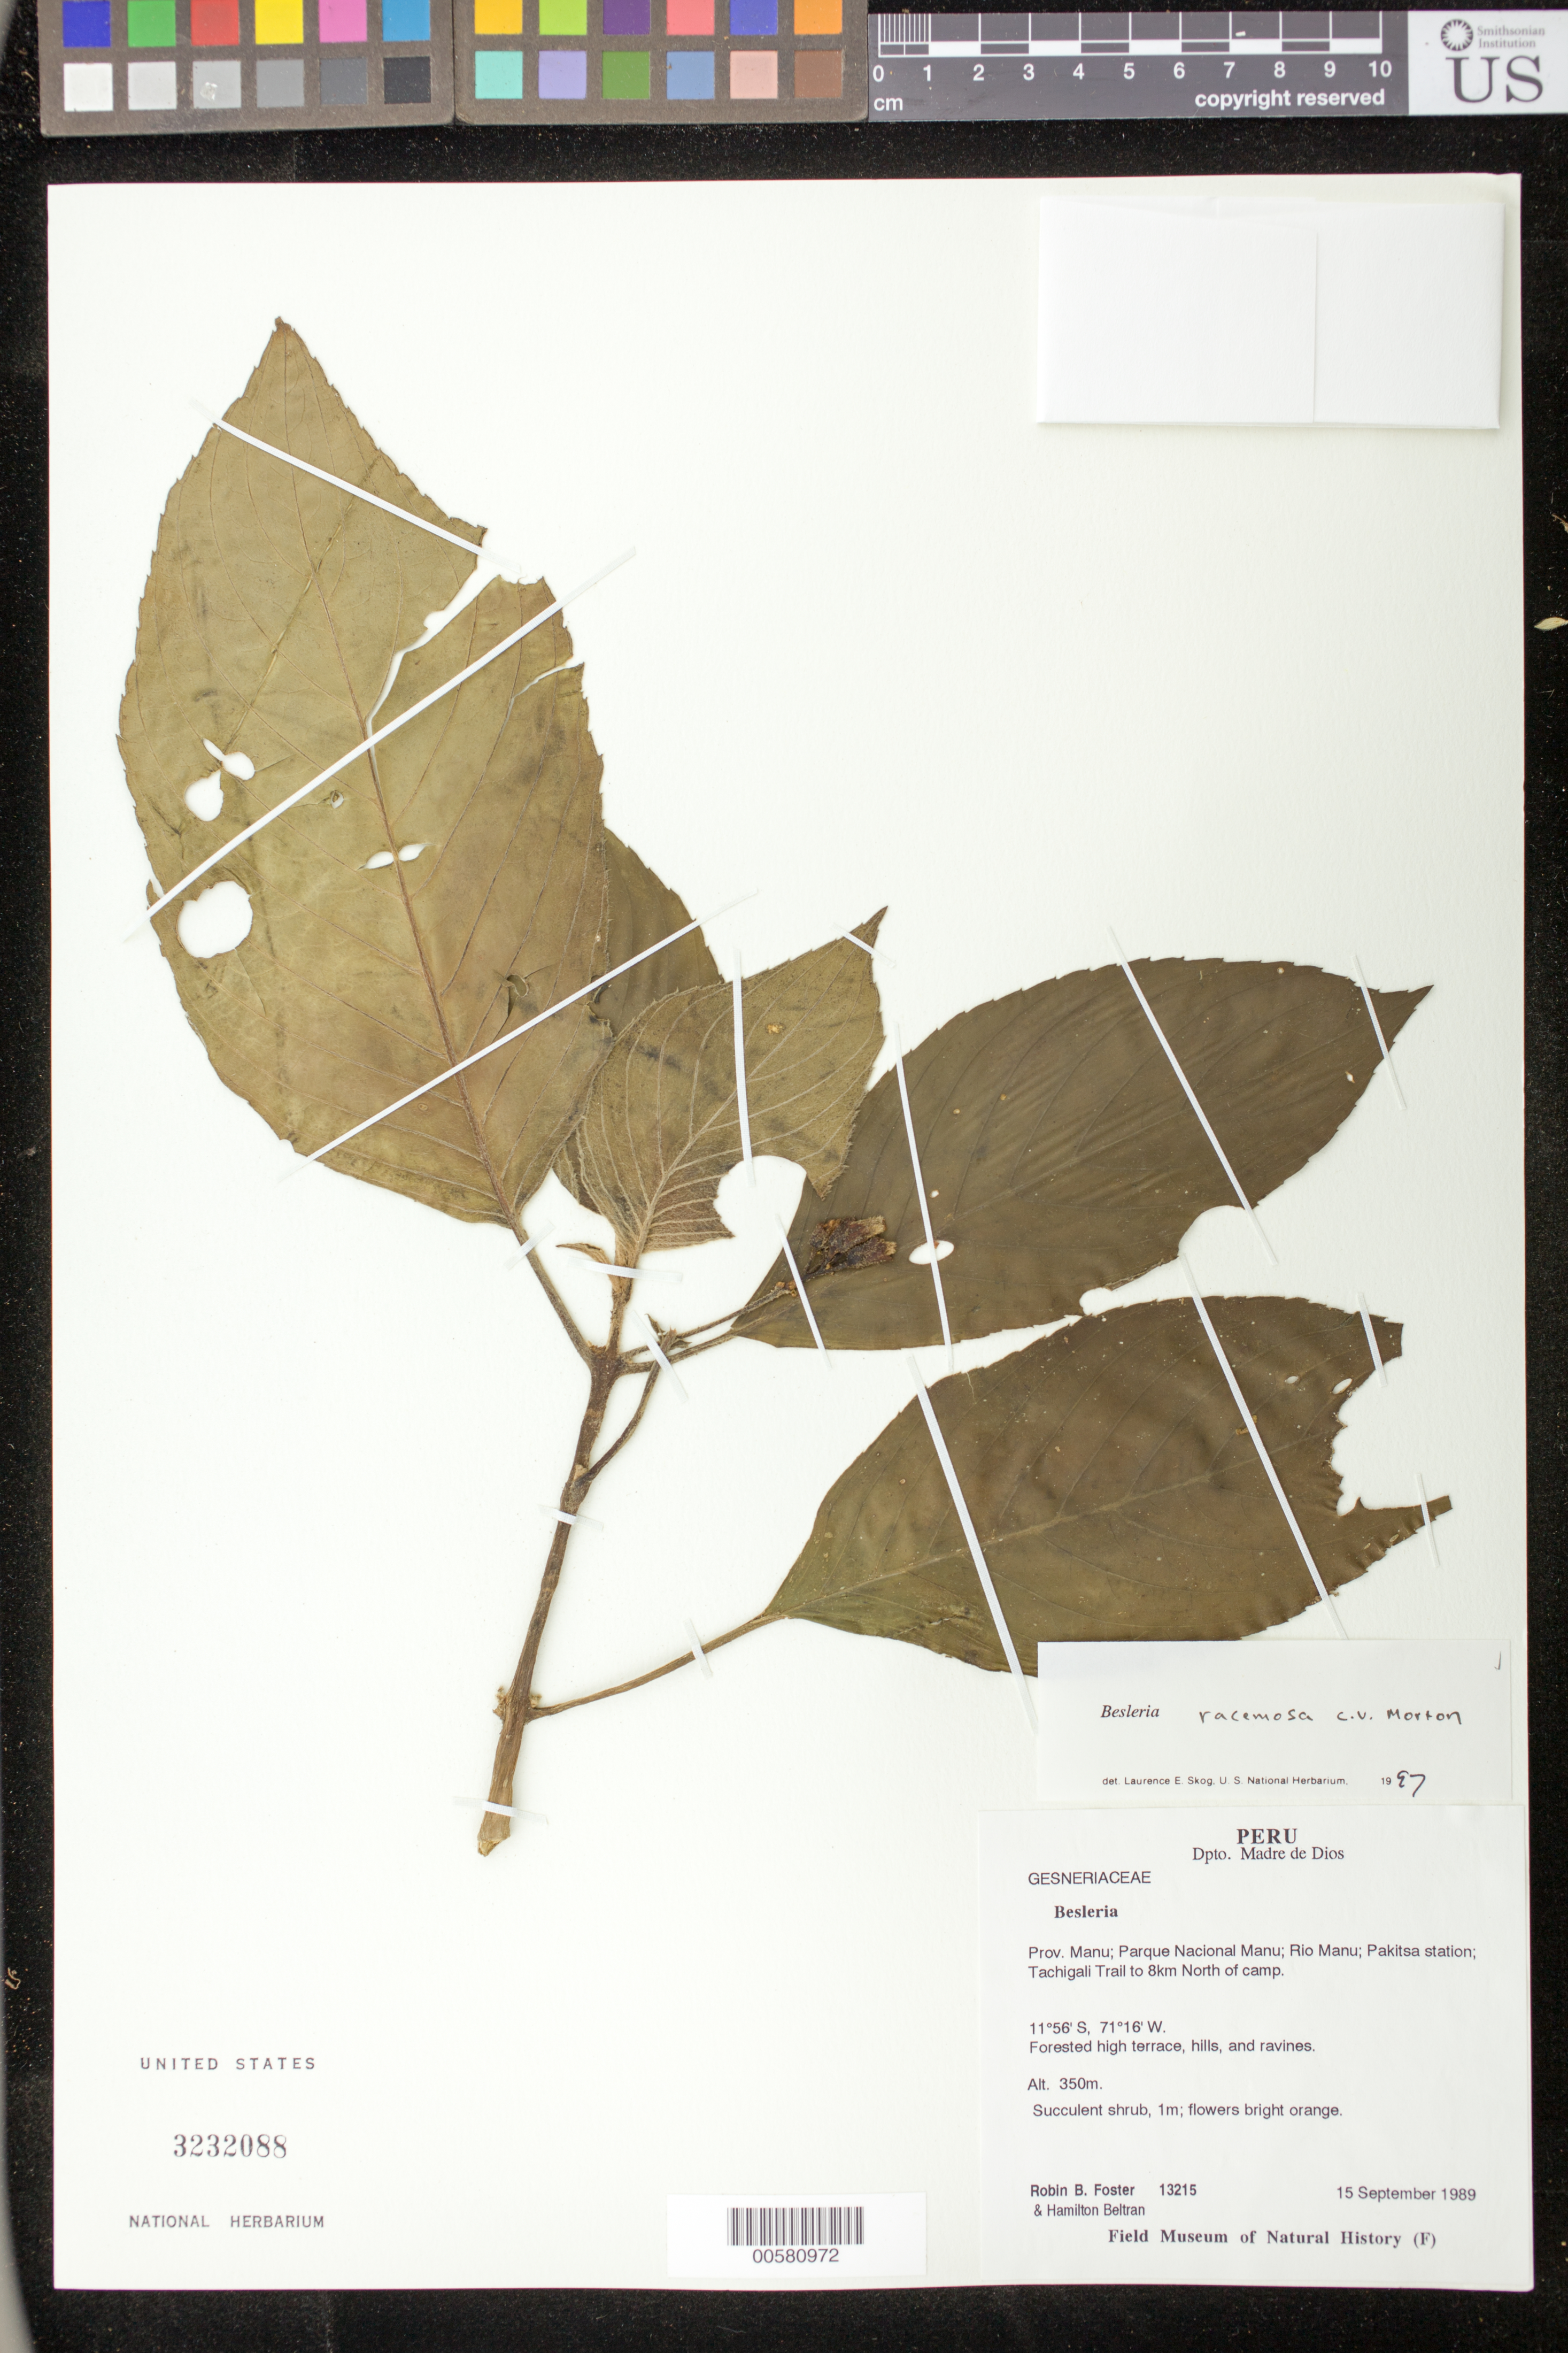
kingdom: Plantae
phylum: Tracheophyta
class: Magnoliopsida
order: Lamiales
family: Gesneriaceae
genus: Besleria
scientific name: Besleria racemosa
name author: C.V. Morton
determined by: Skog, Laurence E.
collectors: R. B. Foster & H. Beltran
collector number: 13215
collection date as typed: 15 Sep 1989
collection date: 1989-09-15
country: Peru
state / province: Madre de Dios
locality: Prov. Manu; Parque Nacional Manu, Rio Manu, Pakitsa station; Tachigali Trail to 8 km N of camp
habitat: Forested high terrace, hills, and ravines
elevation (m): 350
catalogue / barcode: US 3232088